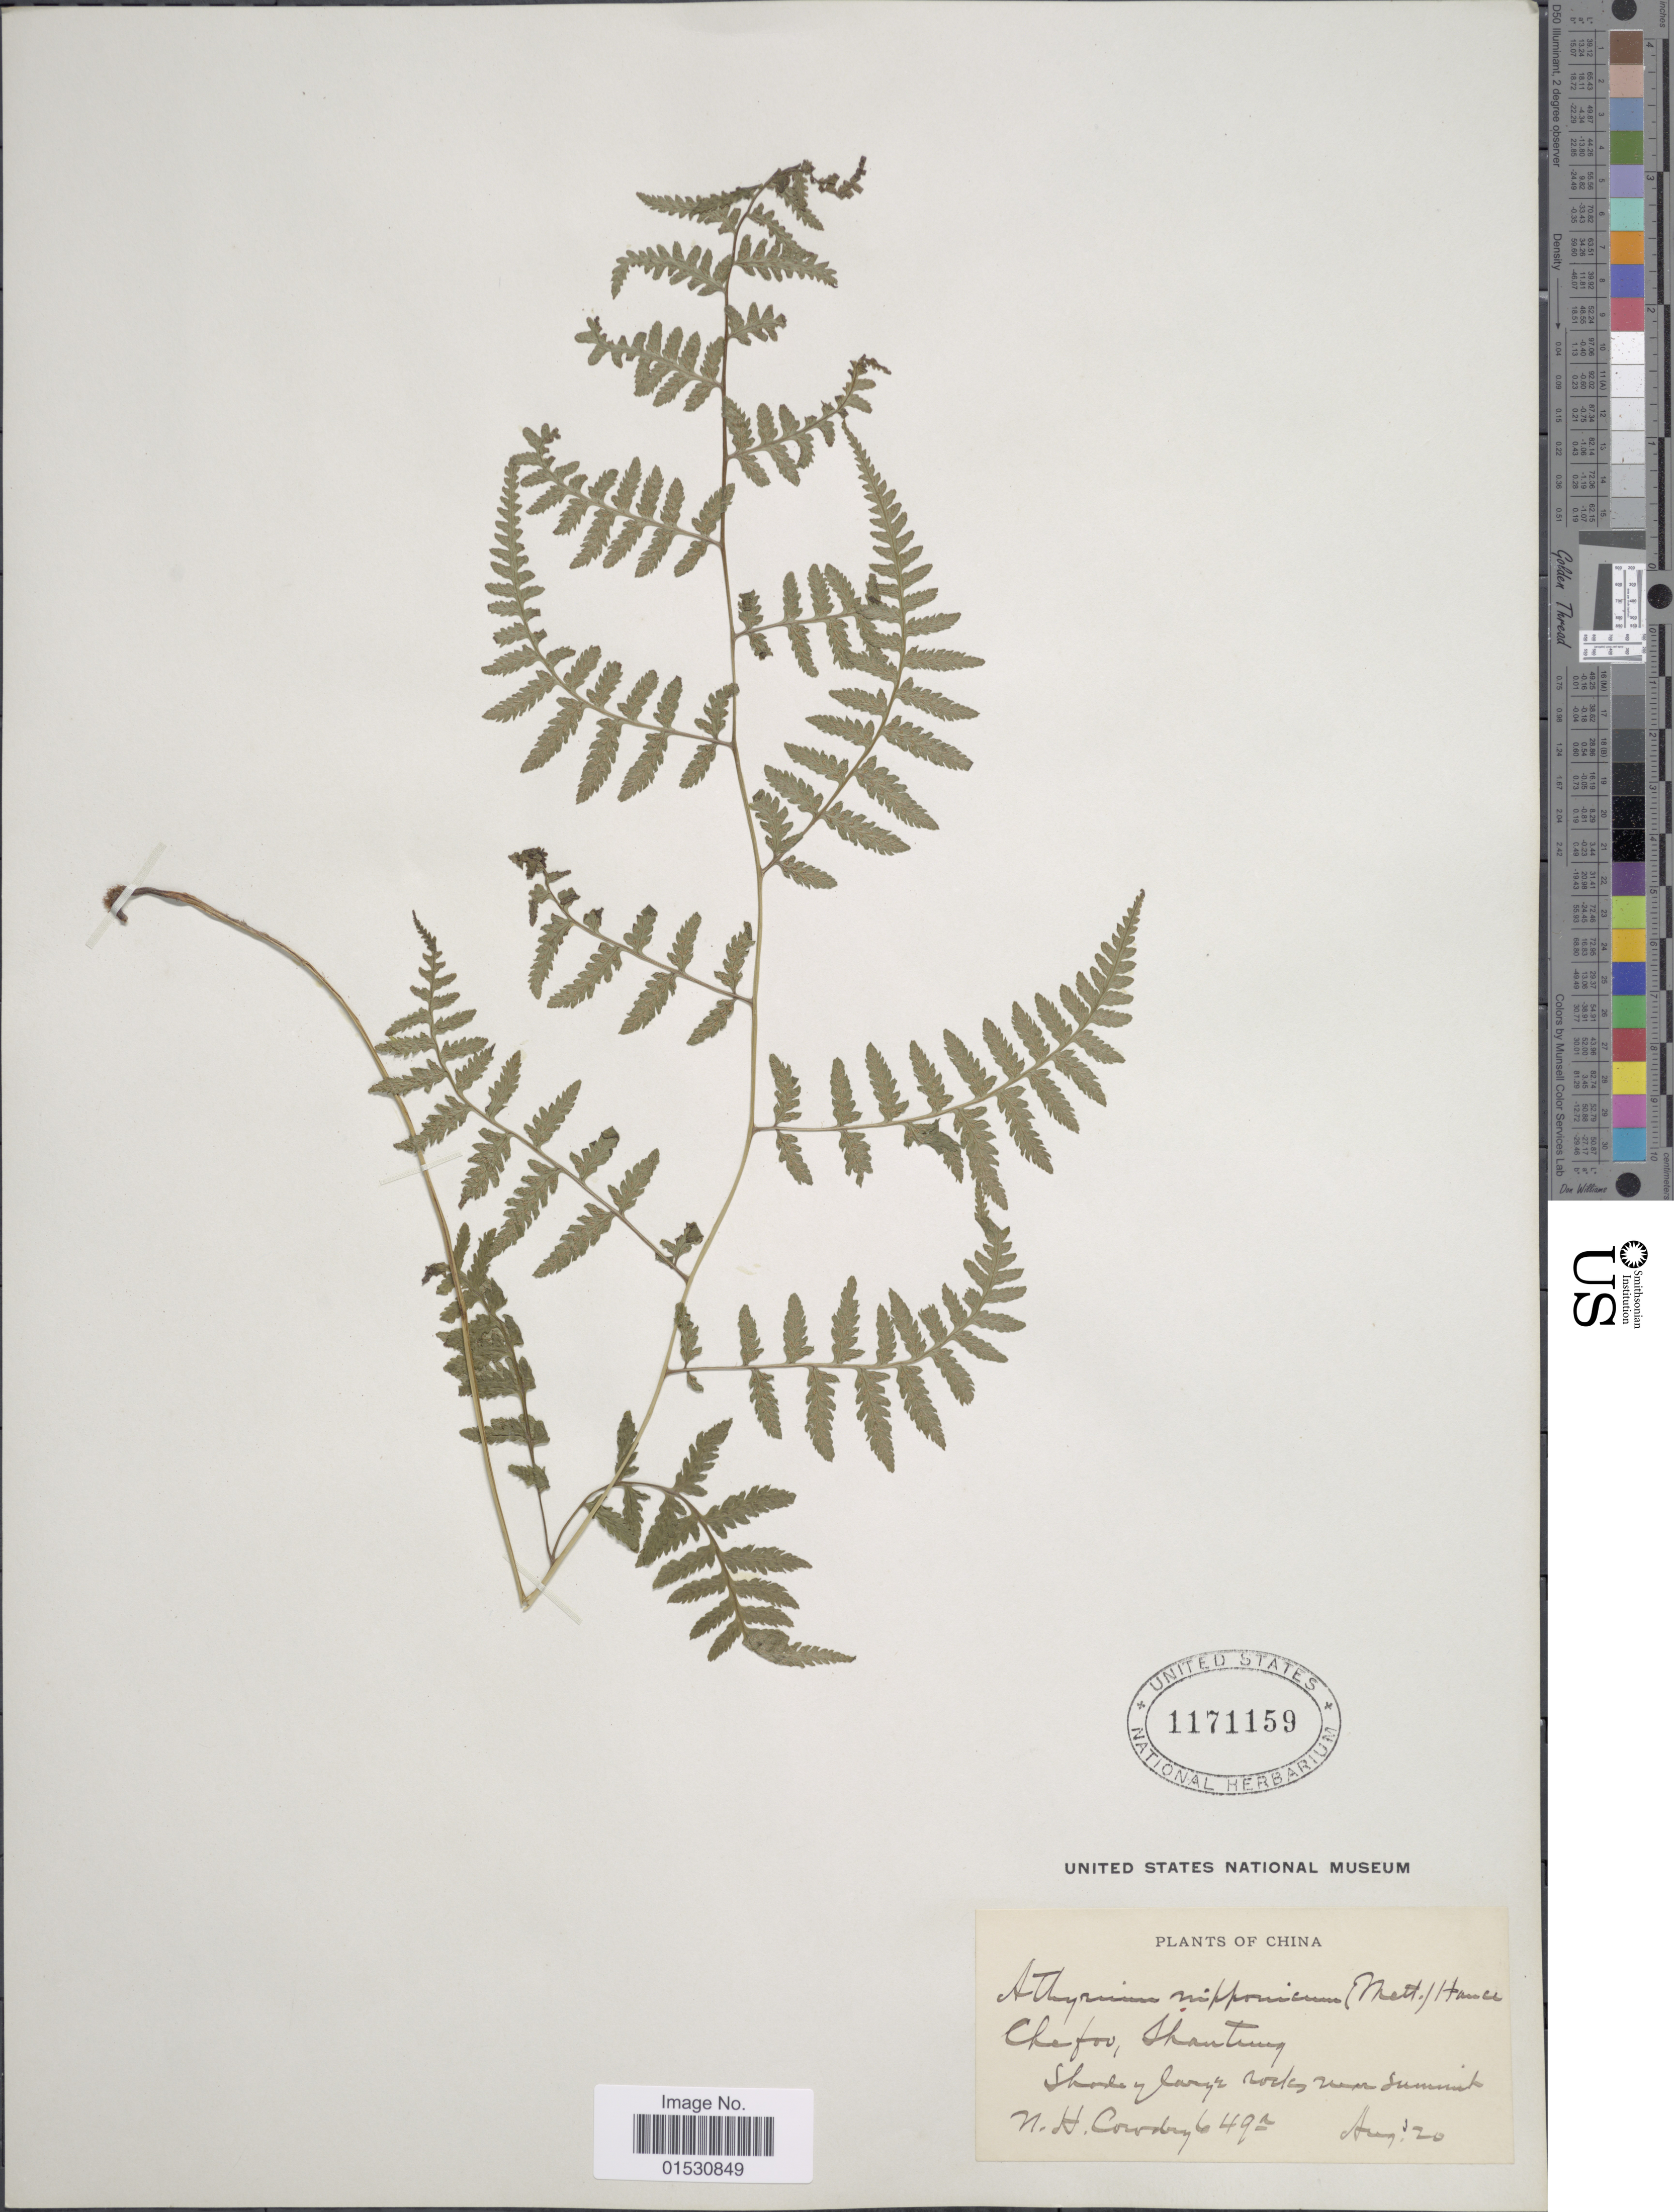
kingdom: Plantae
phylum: Tracheophyta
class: Polypodiopsida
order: Polypodiales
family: Athyriaceae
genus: Athyrium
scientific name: Athyrium nipponicum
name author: (Mett.) Hance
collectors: N. H. Cowdry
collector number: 649a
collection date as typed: Transcribed d/m/y: /8/20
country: China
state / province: Shandong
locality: Chefoo, Shantung.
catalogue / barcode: US 1171159